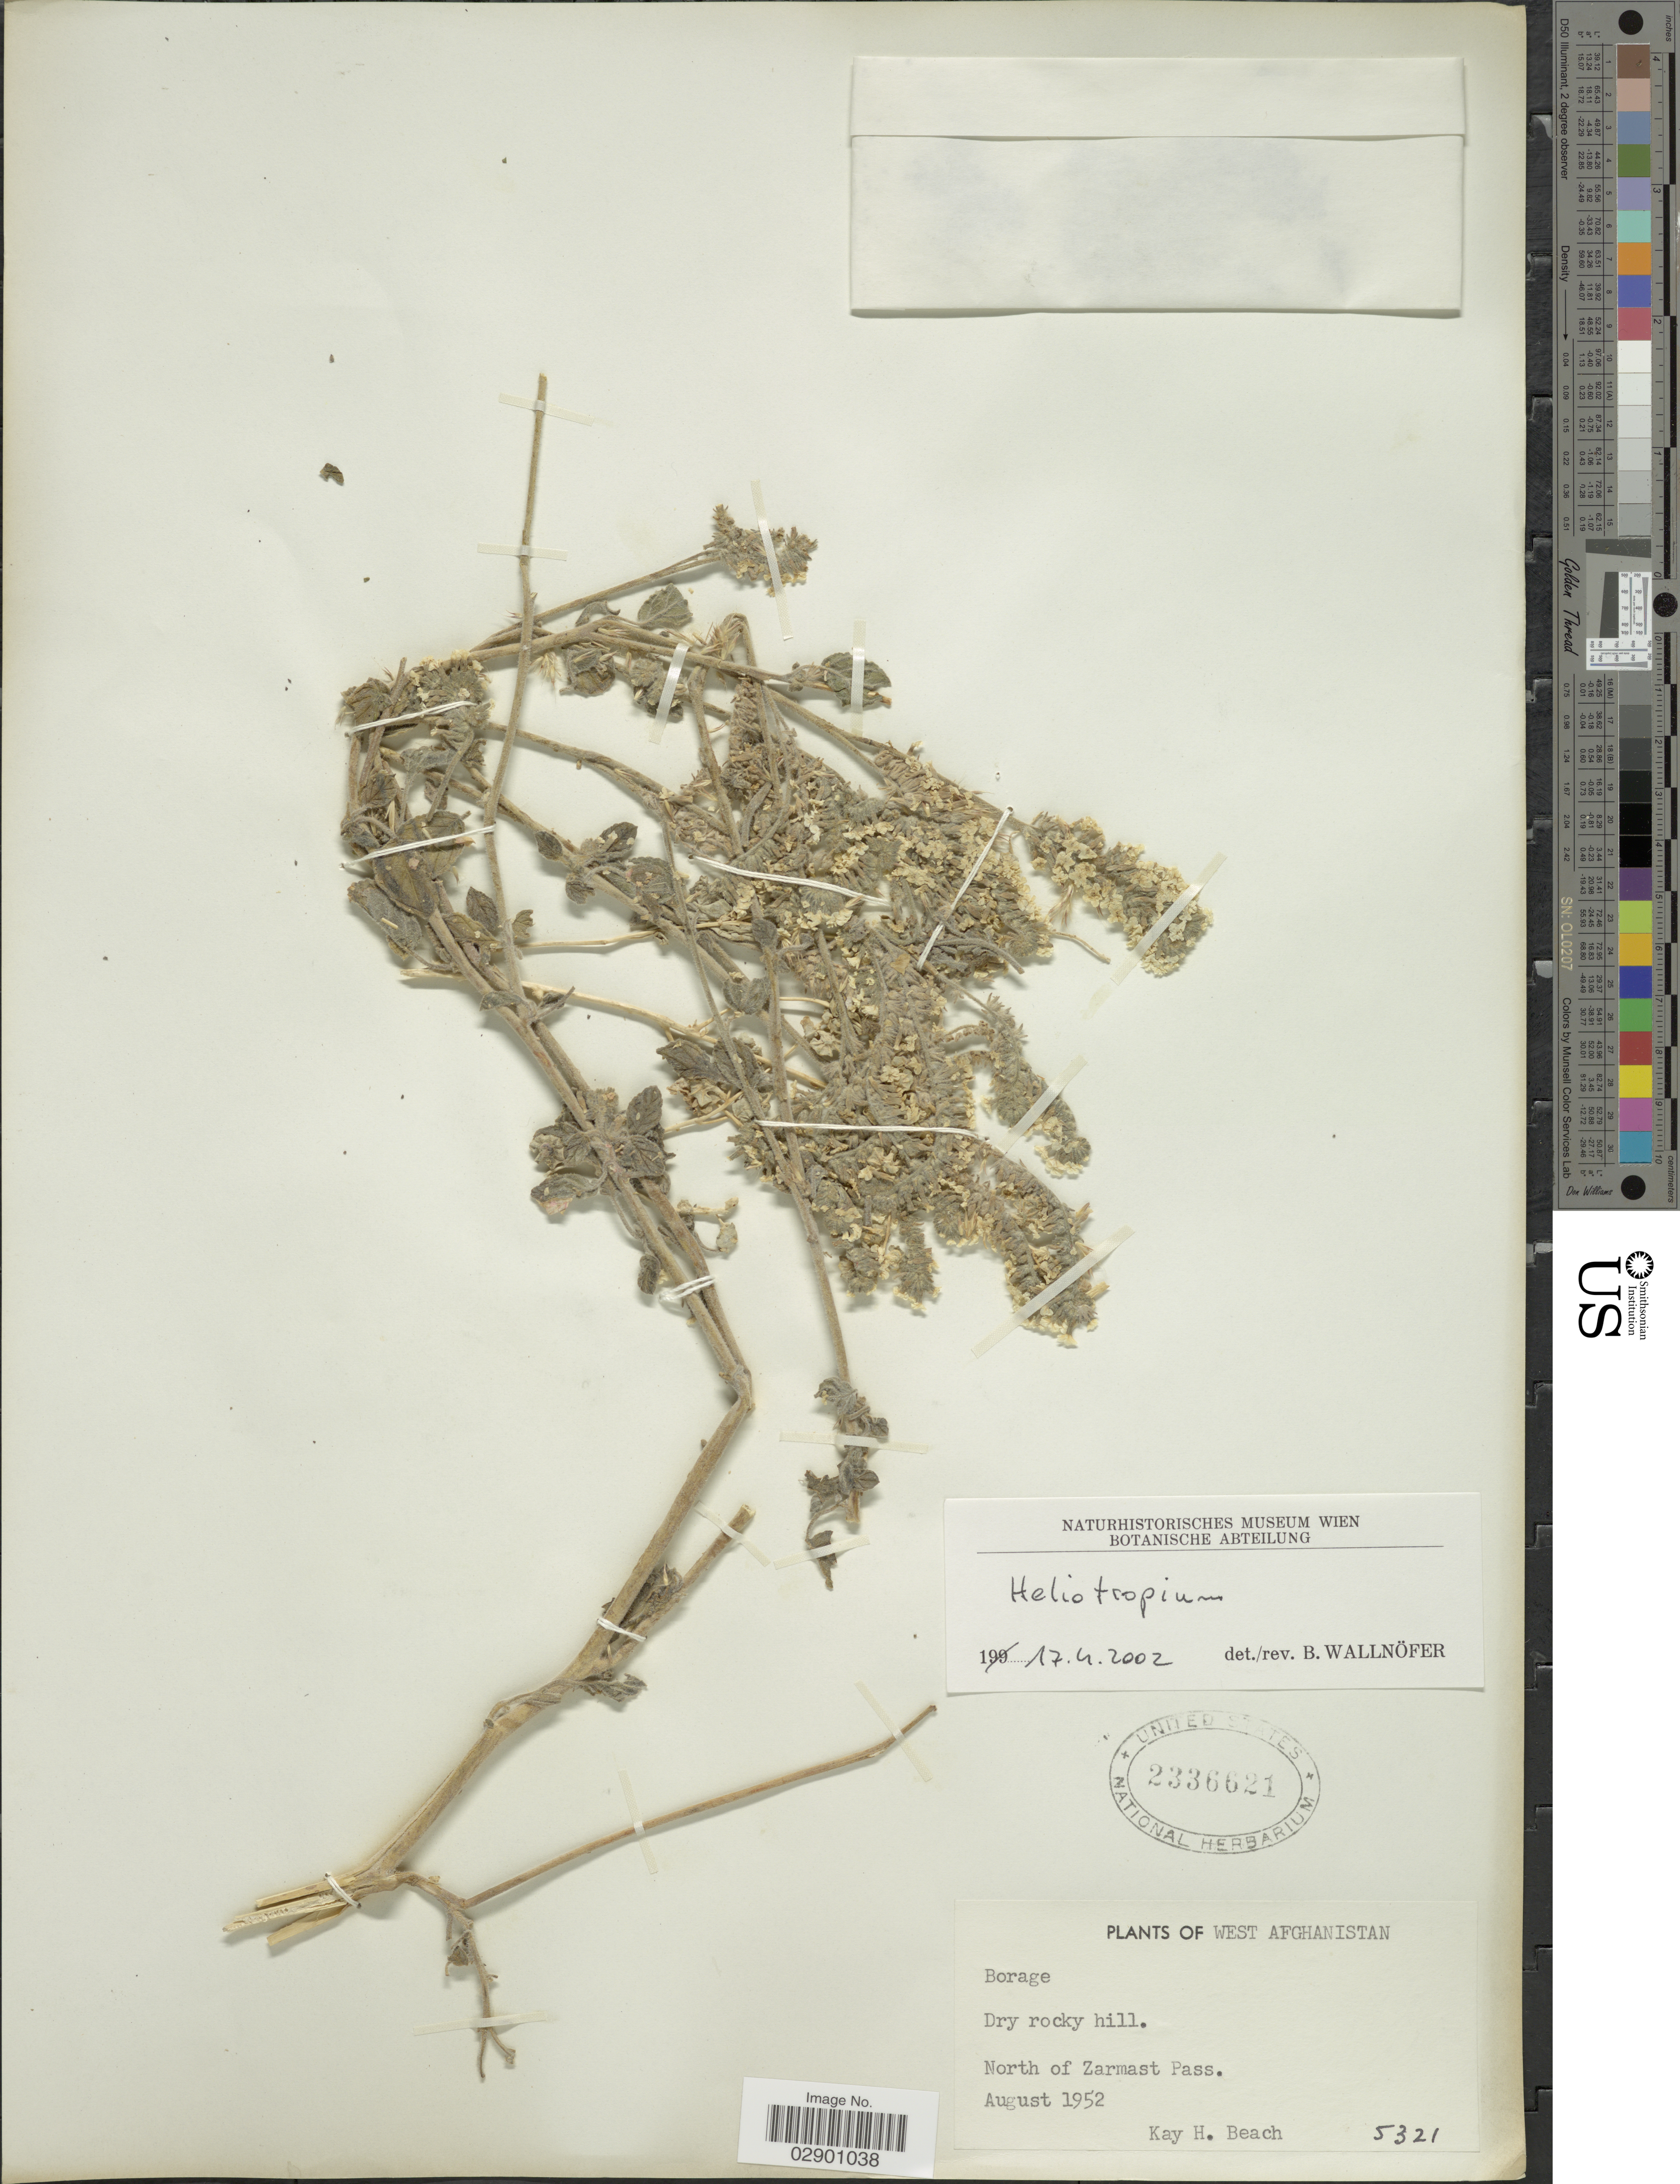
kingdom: Plantae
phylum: Tracheophyta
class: Magnoliopsida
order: Boraginales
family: Heliotropiaceae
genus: Heliotropium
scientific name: Heliotropium sp.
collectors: K. H. Beach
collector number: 5321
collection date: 1952-08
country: Afghanistan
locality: West Afghanistan. North of Zarmast Pass.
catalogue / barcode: US 2336621